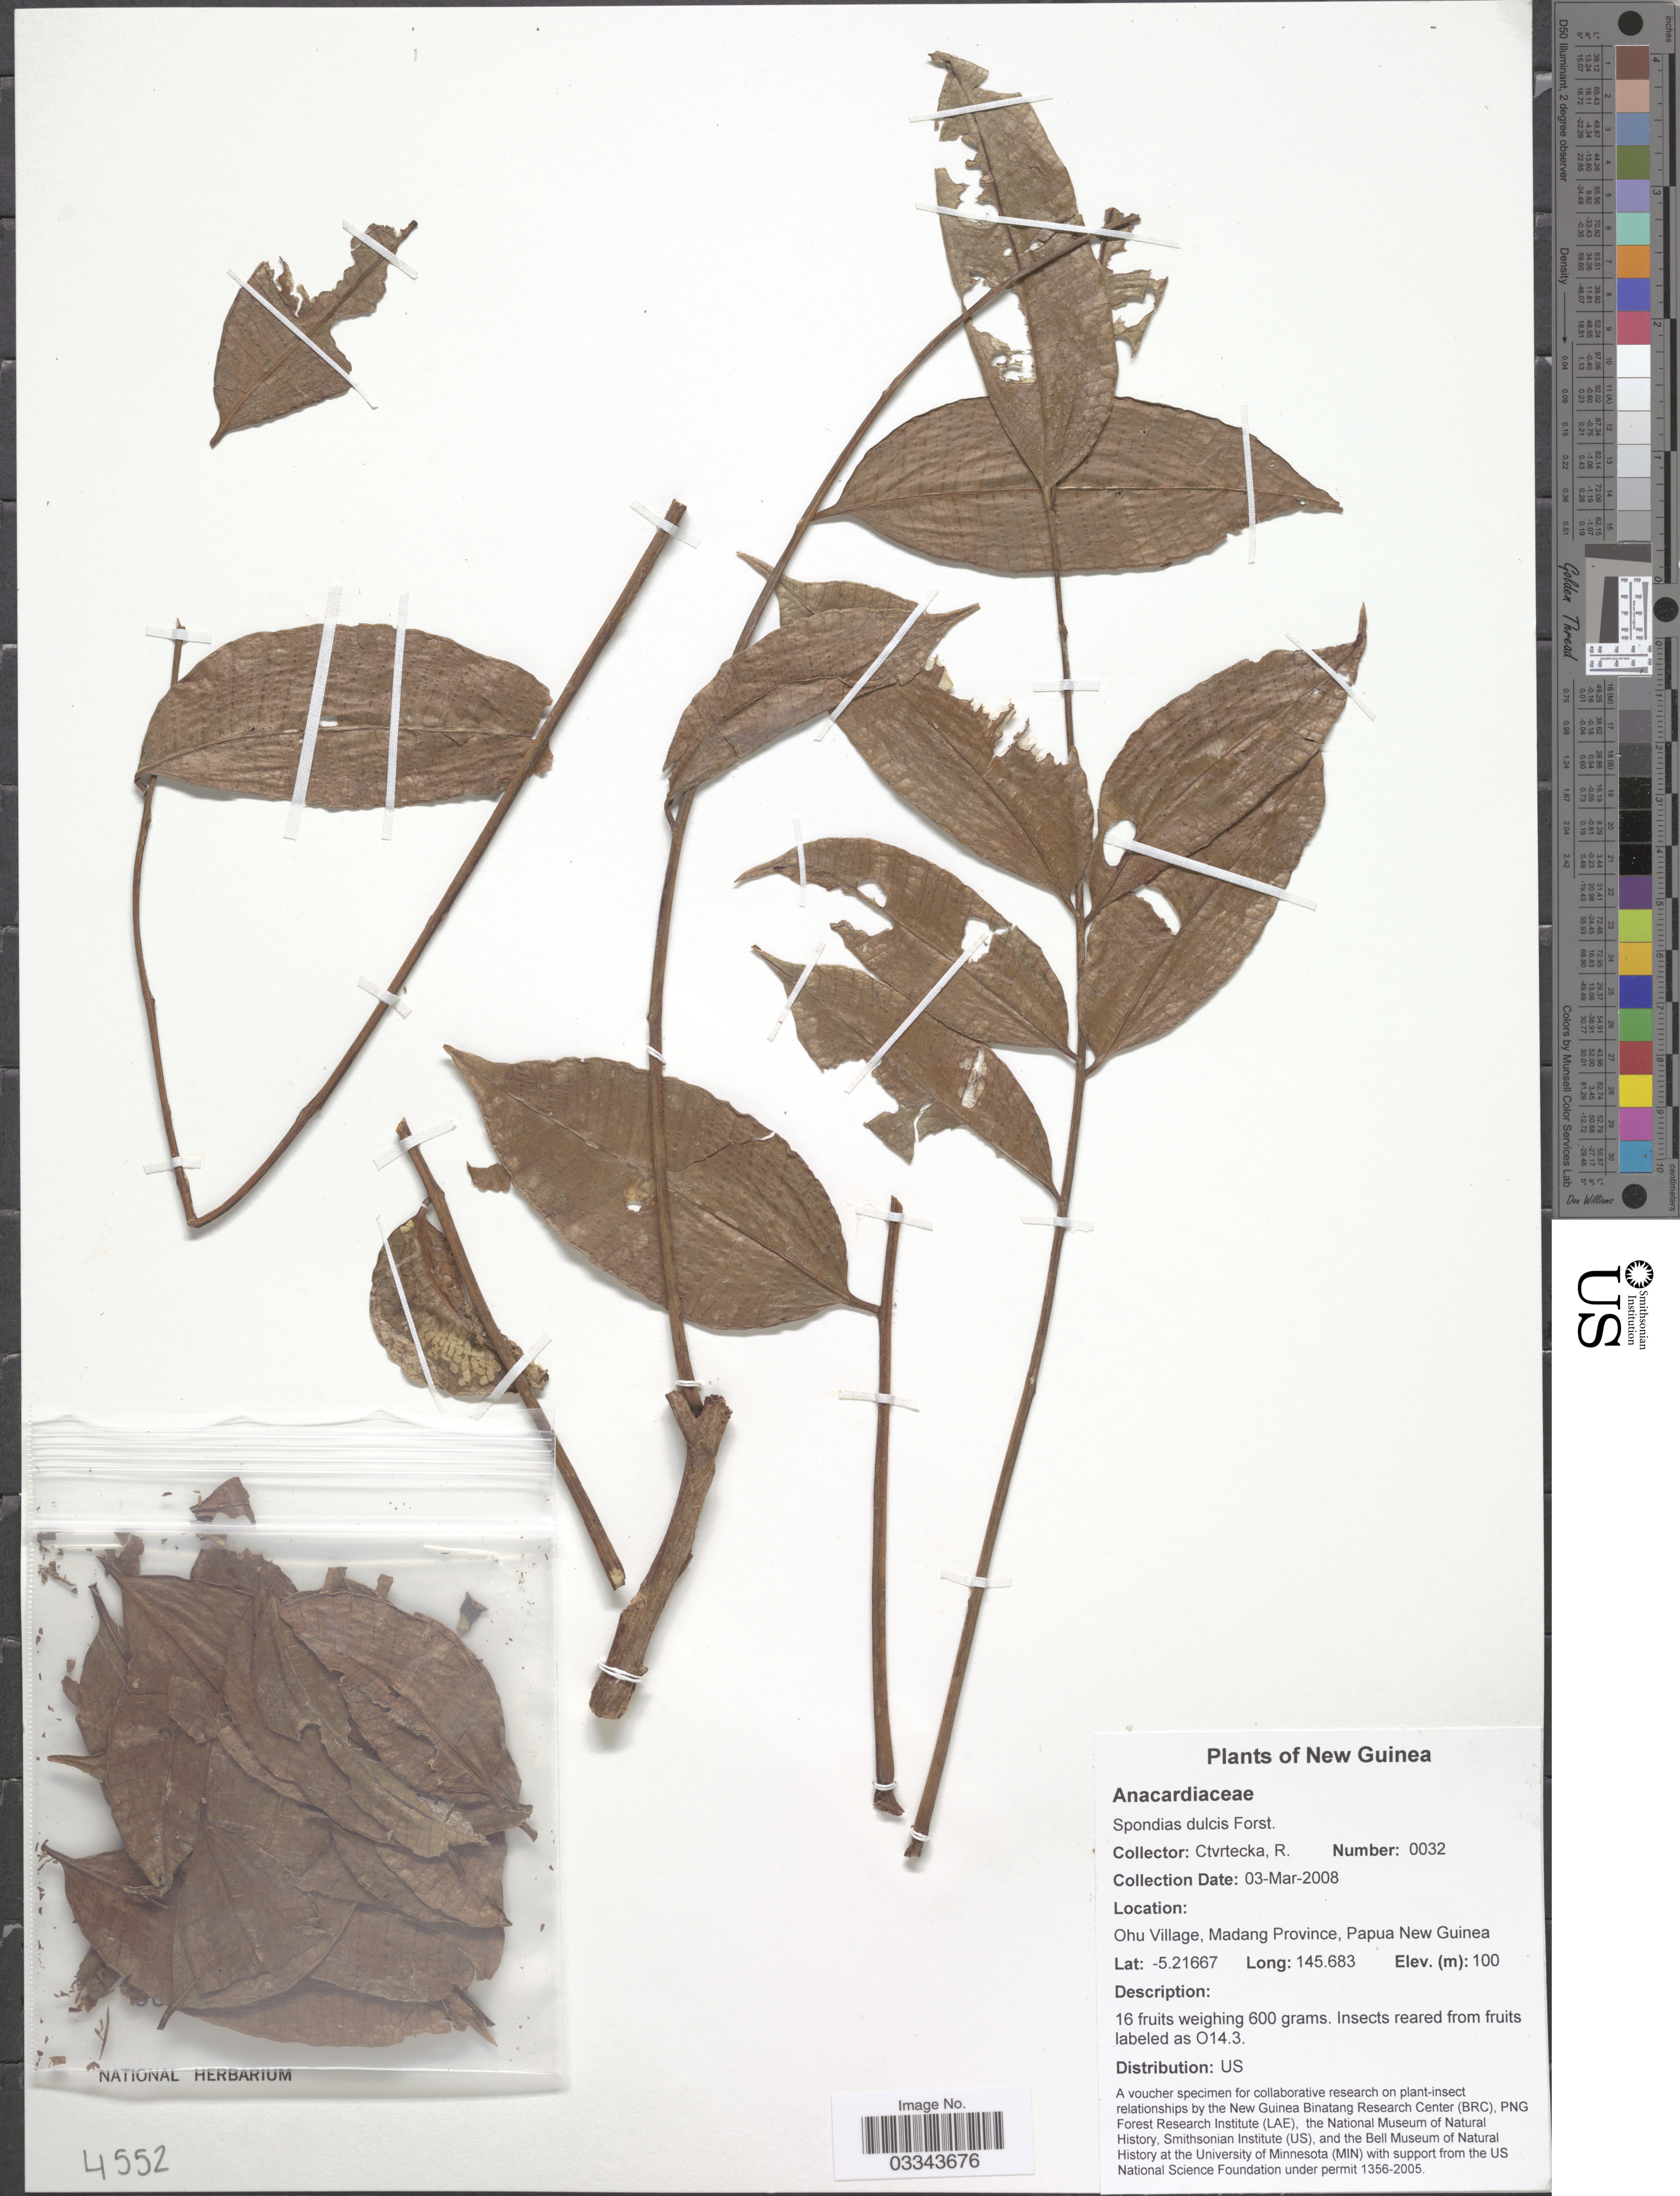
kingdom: Plantae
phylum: Tracheophyta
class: Magnoliopsida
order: Sapindales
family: Anacardiaceae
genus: Spondias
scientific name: Spondias dulcis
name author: Parkinson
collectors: R. Ctvrtecka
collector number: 0032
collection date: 2008-03-03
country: Papua New Guinea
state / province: Madang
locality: New Guinea. Ohu Village, Papua New Guinea.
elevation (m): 100